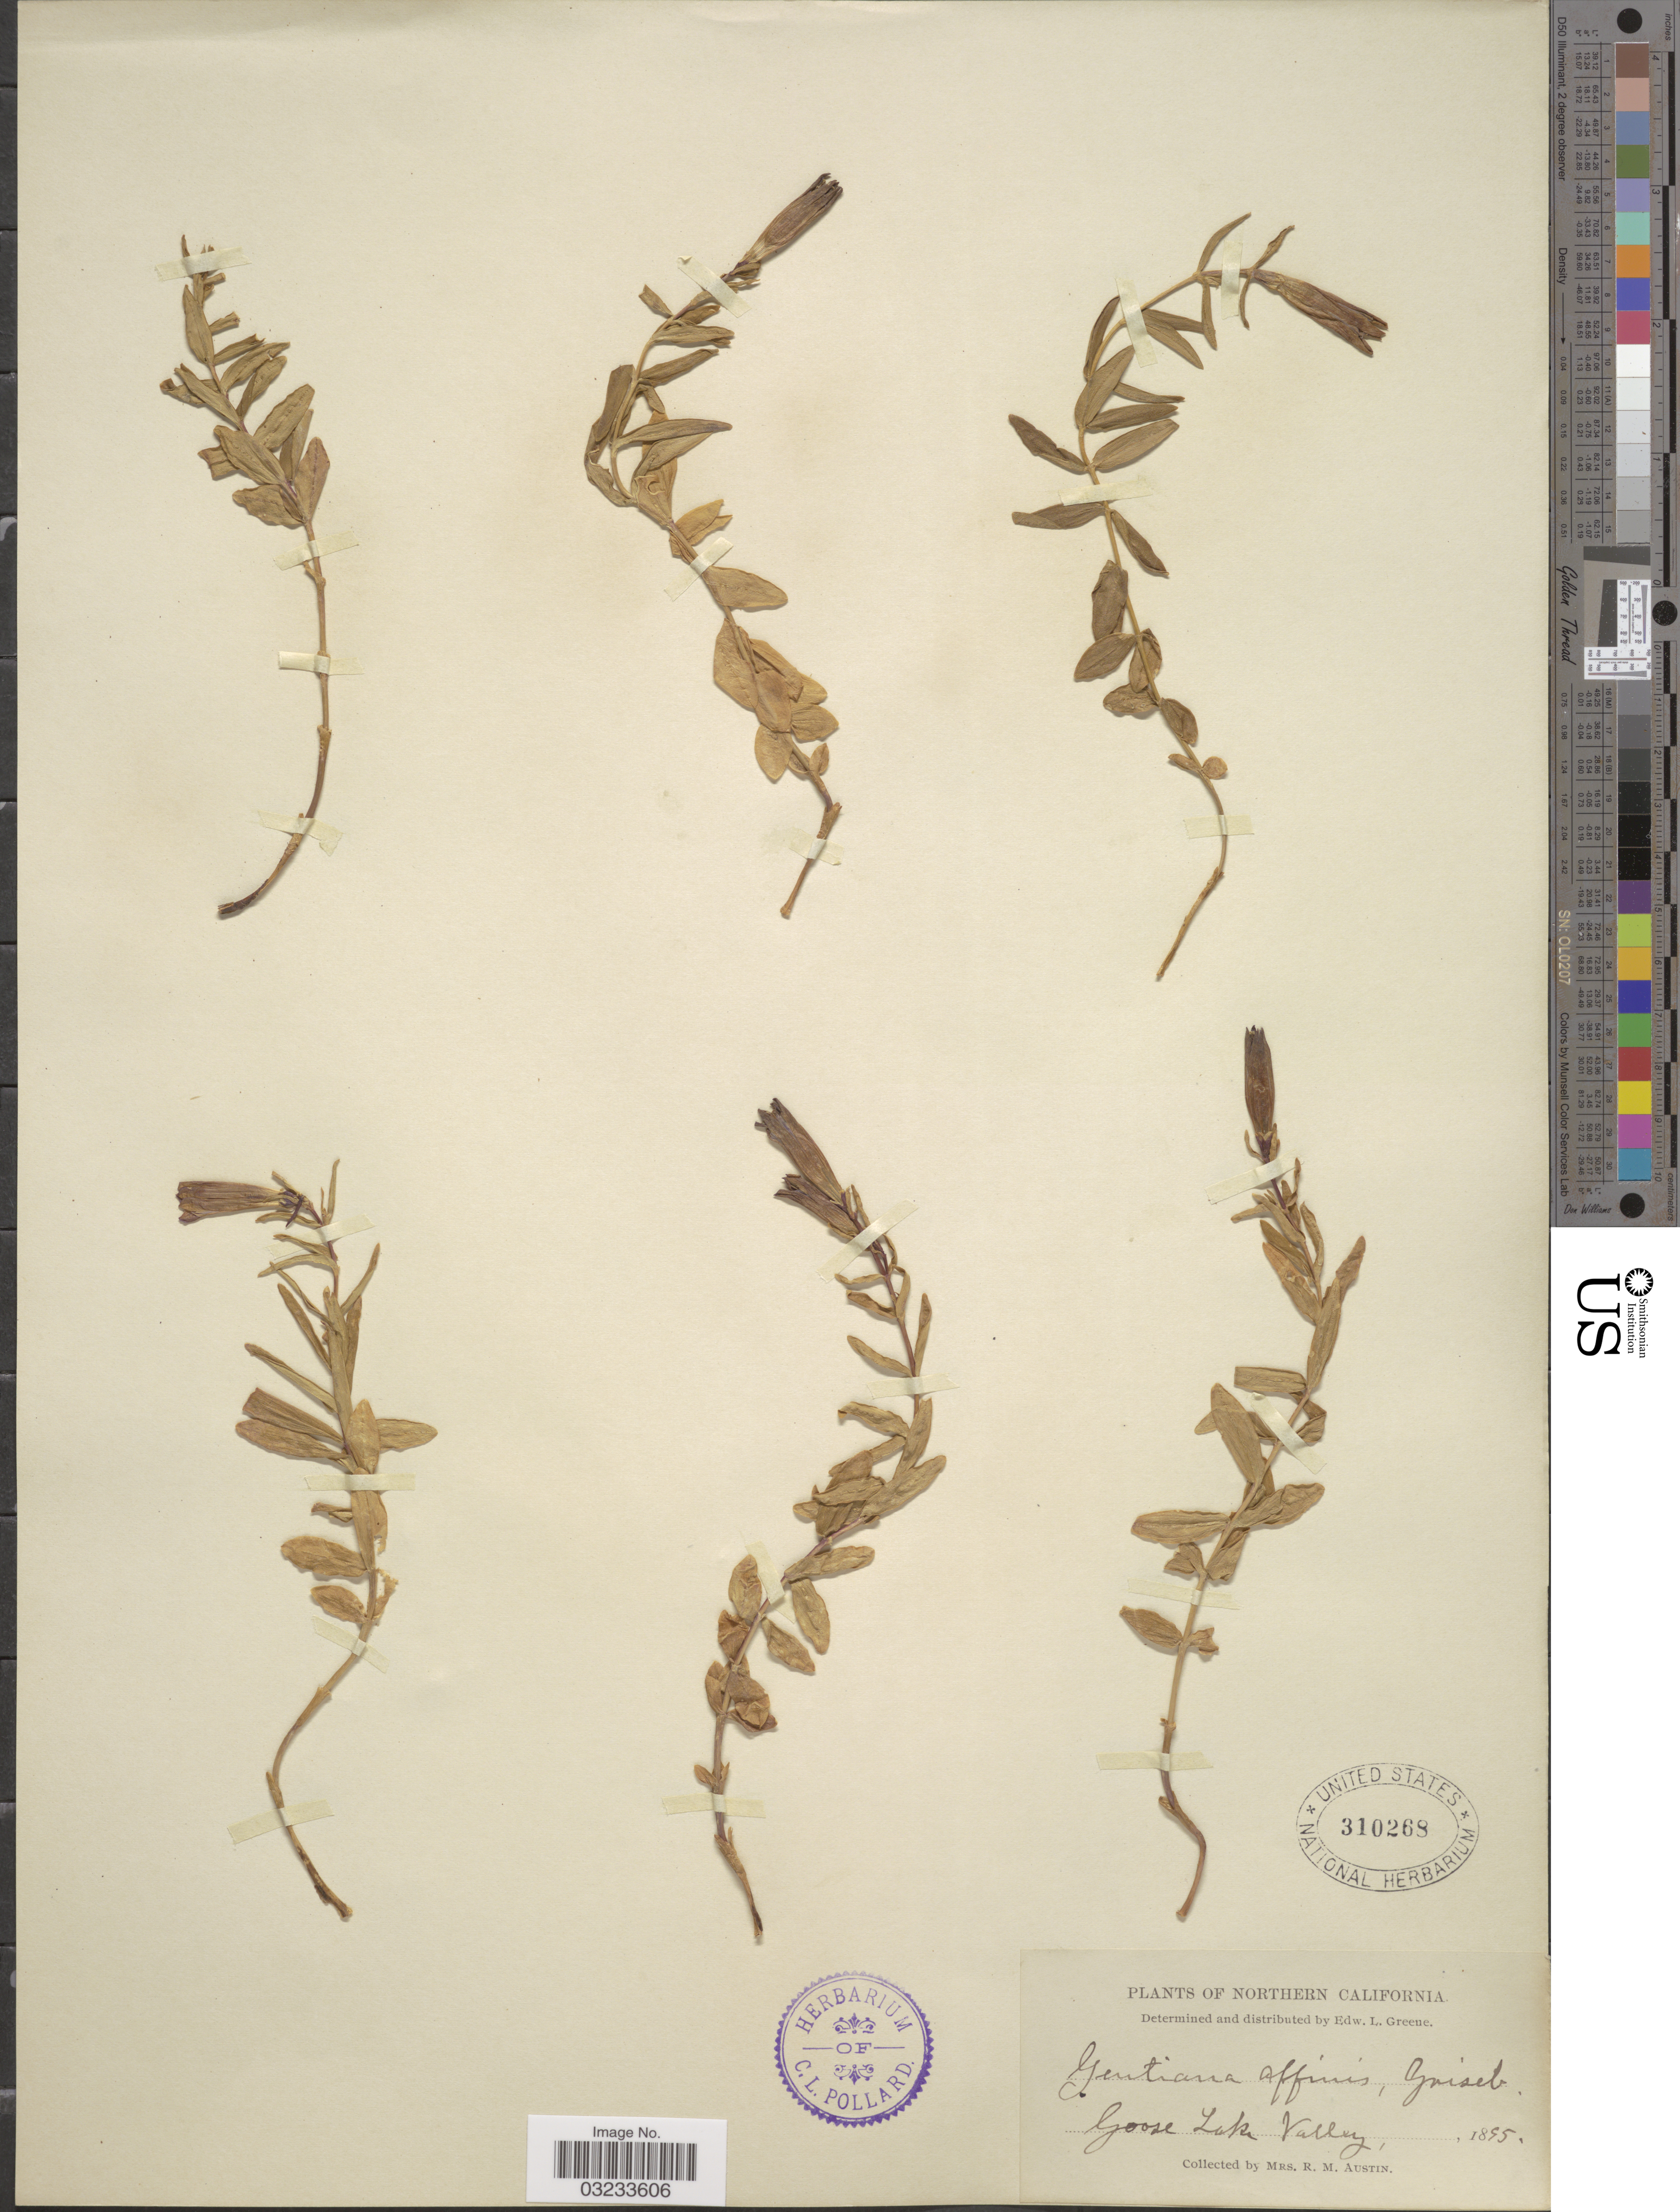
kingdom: Plantae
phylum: Tracheophyta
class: Magnoliopsida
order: Gentianales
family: Gentianaceae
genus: Gentiana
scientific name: Gentiana affinis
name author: Griseb.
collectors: R. Austin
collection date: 1895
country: United States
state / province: California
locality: Northern California. Goose Lake Valley.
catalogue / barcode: US 310268